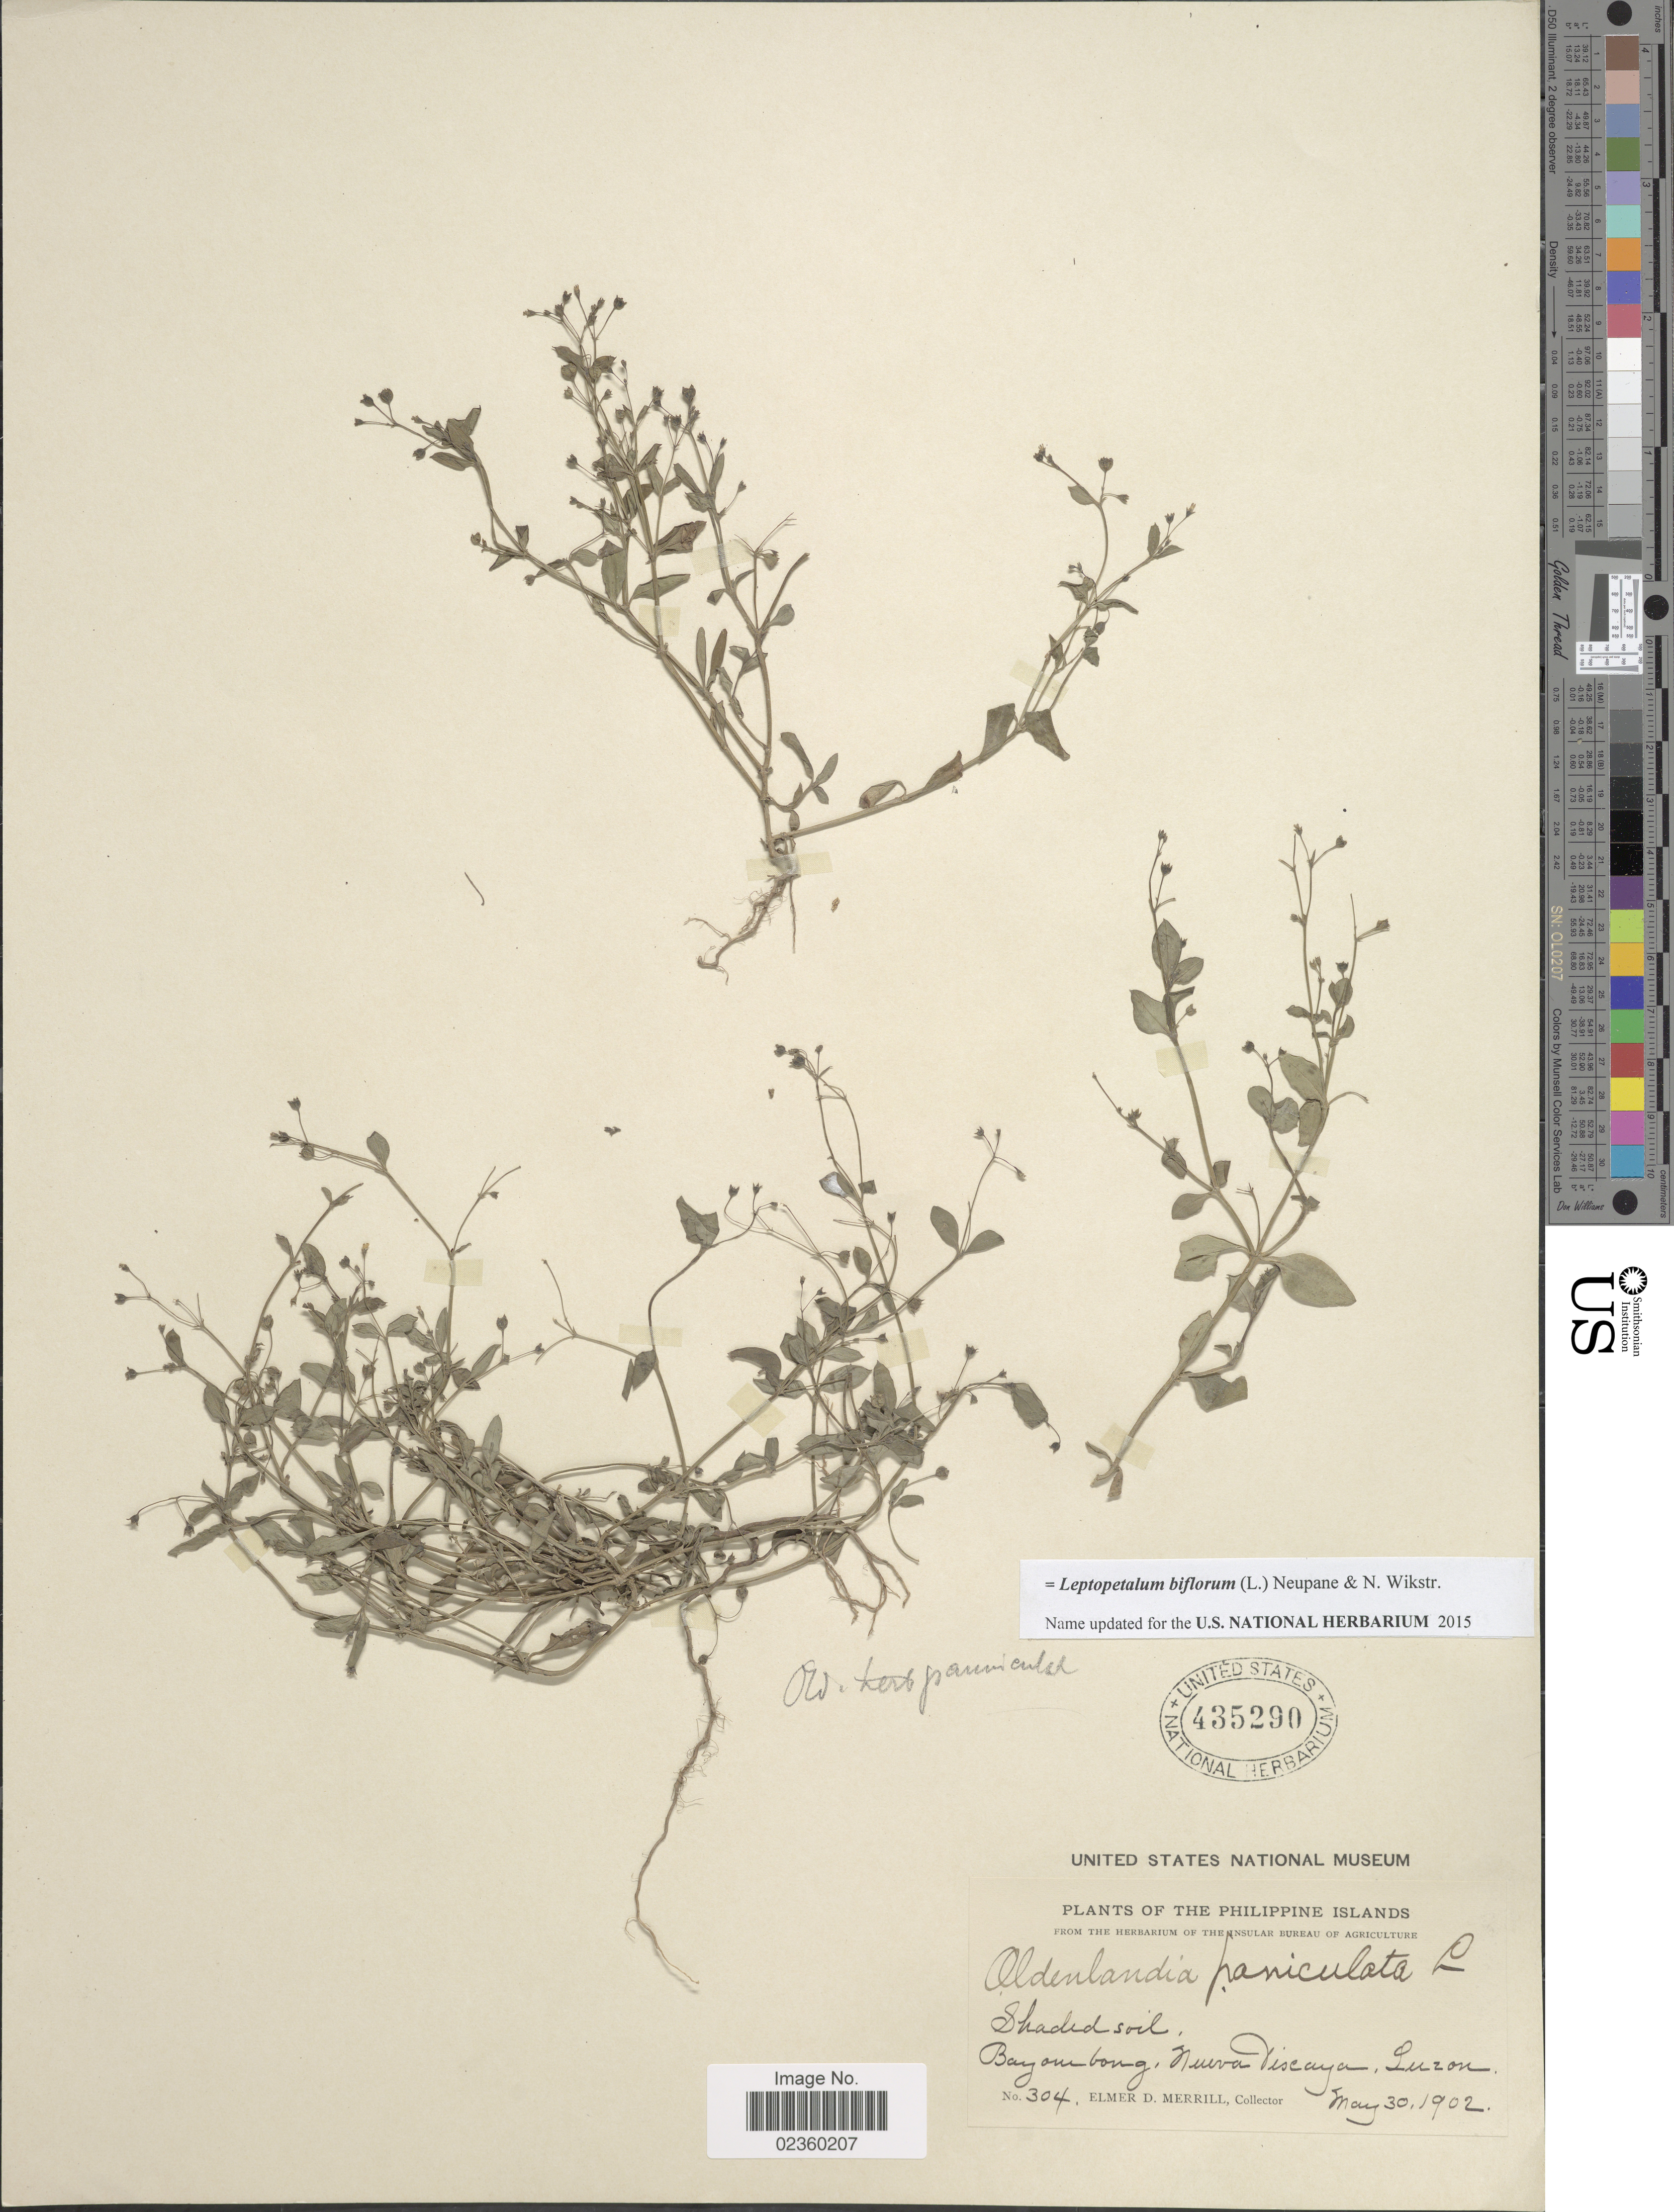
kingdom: Plantae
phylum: Tracheophyta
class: Magnoliopsida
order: Gentianales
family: Rubiaceae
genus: Leptopetalum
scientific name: Leptopetalum biflorum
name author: (L.) Neupane & N. Wikstr.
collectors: E. D. Merrill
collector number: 304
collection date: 1902-05-30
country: Philippines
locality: The Philippine Islands, Shaded soil, Bayombong, Nueva Viscaya, Luzon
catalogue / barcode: US 435290